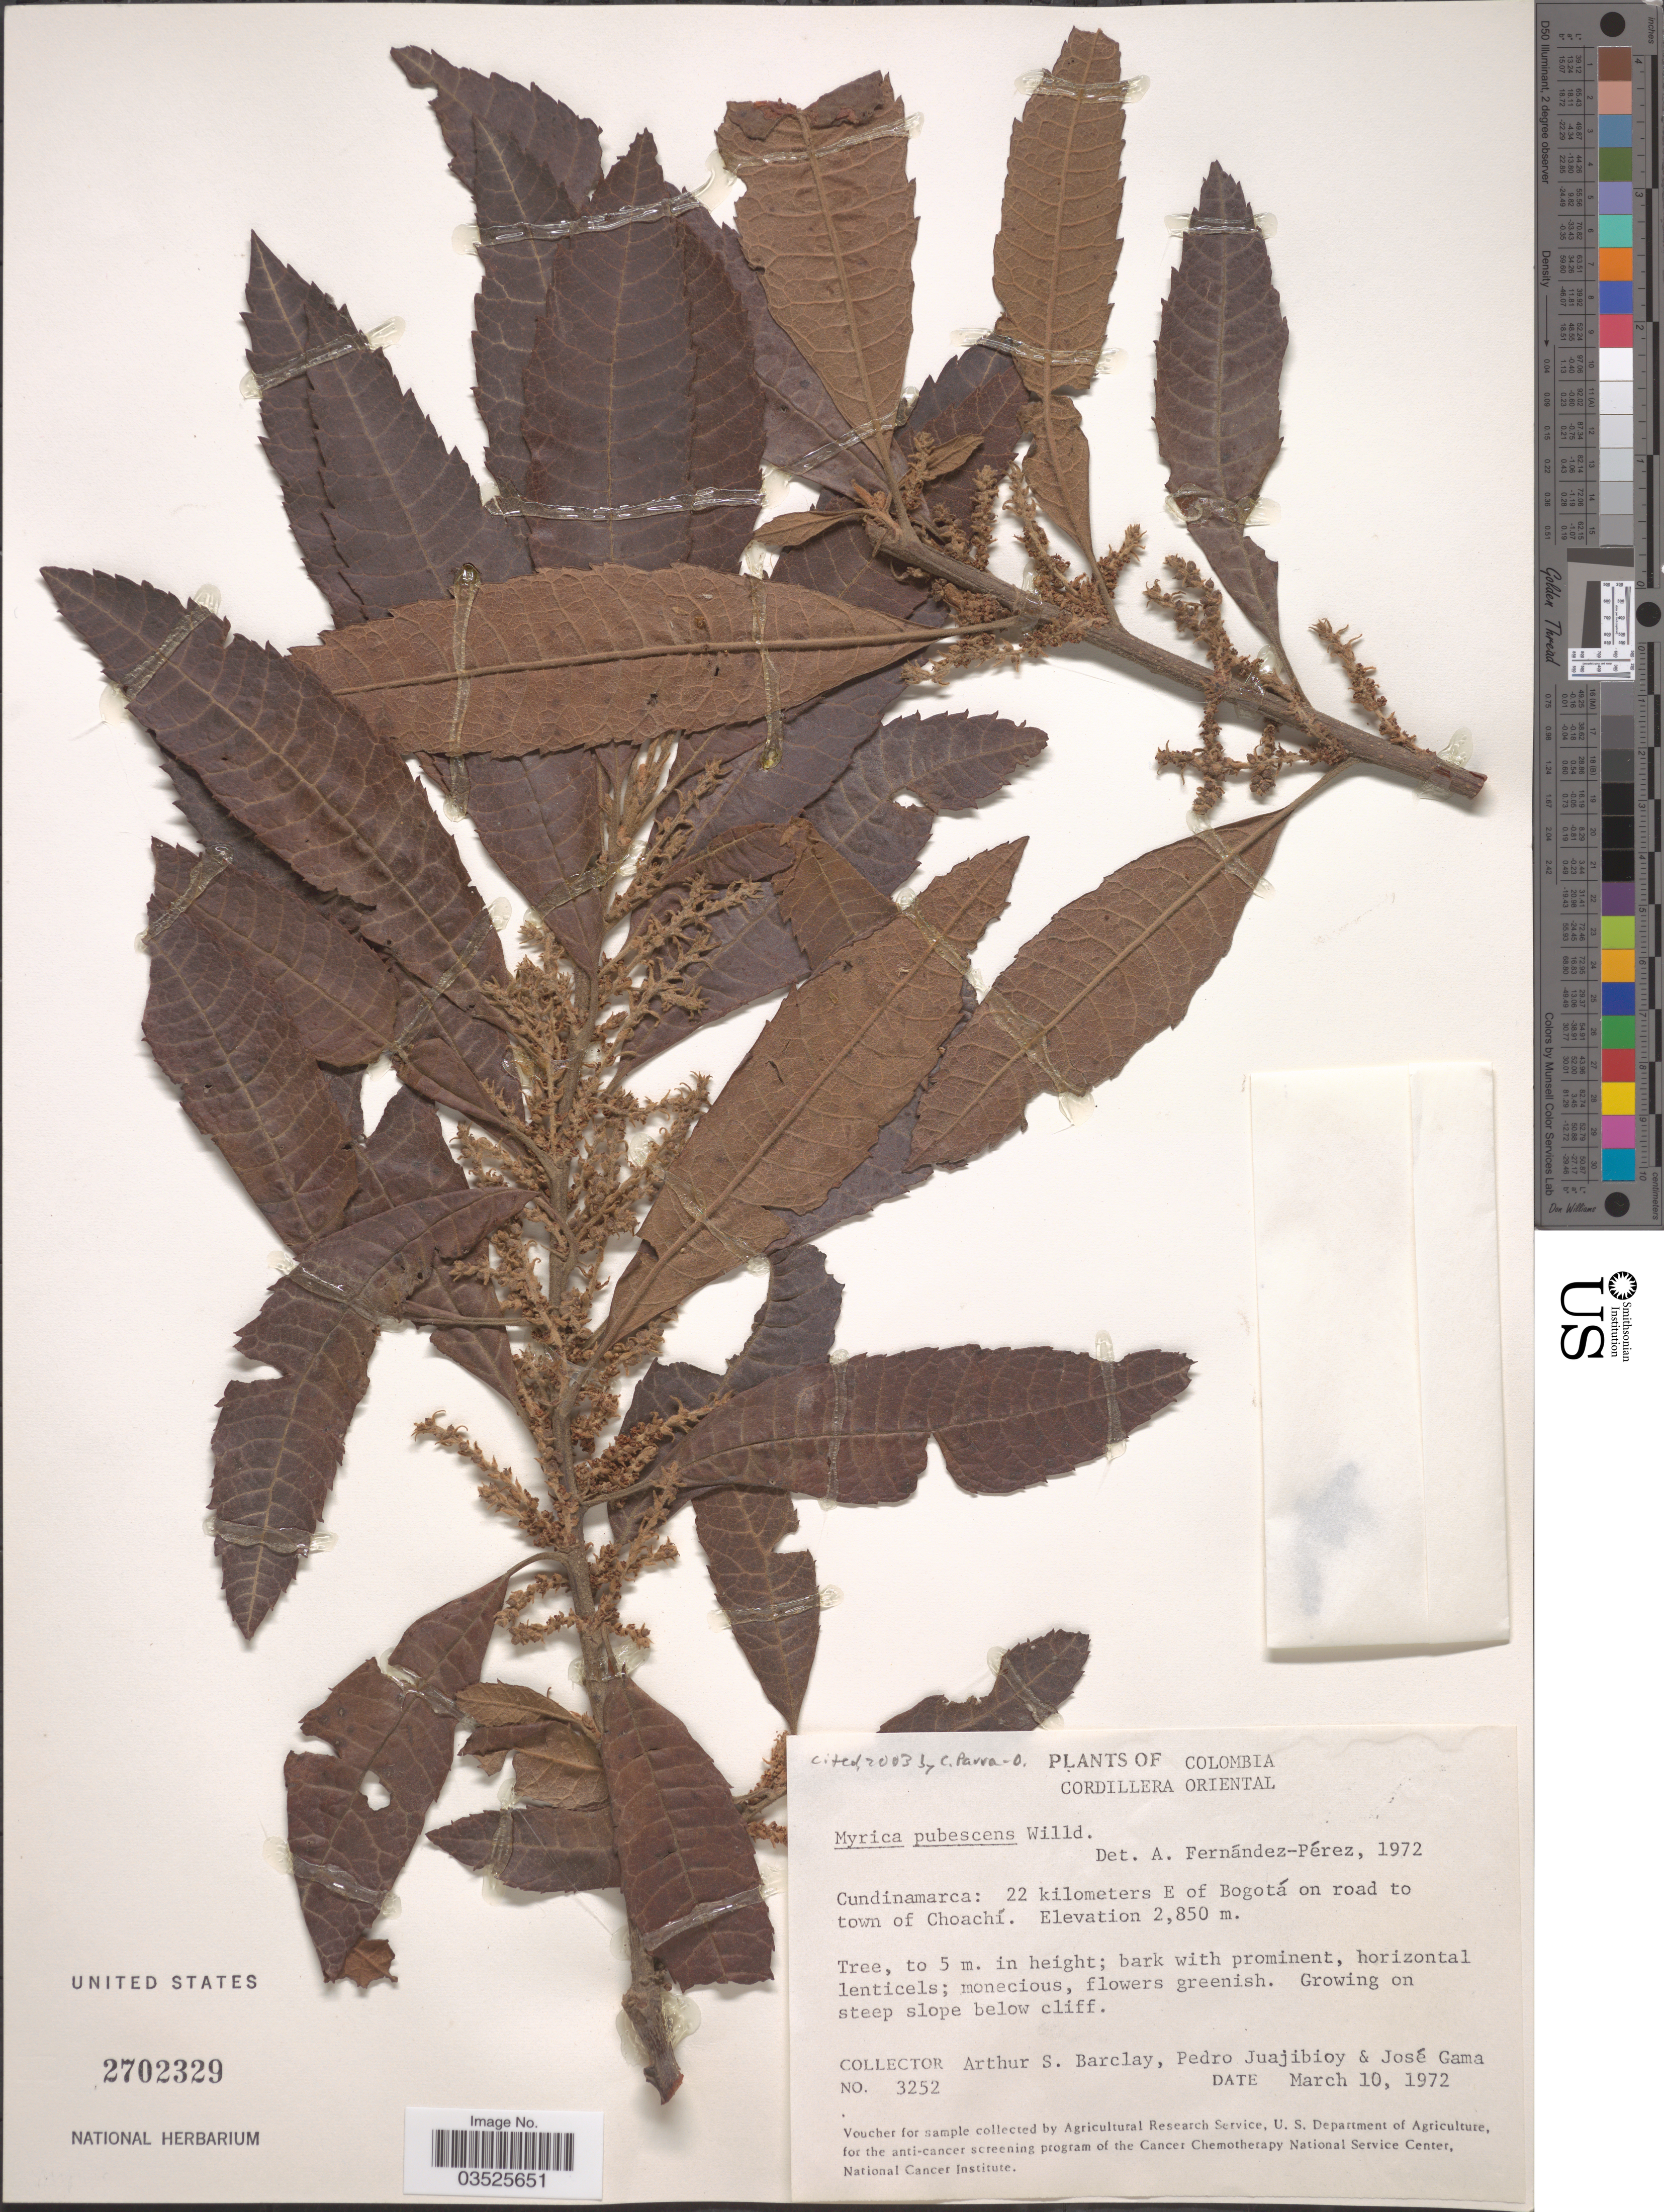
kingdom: Plantae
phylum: Tracheophyta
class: Magnoliopsida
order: Fagales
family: Myricaceae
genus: Morella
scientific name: Morella pubescens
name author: (Humb. & Bonpl. ex Willd.) Wilbur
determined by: Strong, M. T., (US), Smithsonian Institution - National Museum of Natural History (UNITED STATES)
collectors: A. S. Barclay, P. Juajibioy & J. Gama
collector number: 3252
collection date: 1972-03-10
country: Colombia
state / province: Cundinamarca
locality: Cordillera Oriental. 22 kilometers E of Bogotá on road town of Choachí.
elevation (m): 2850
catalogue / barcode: US 2702329